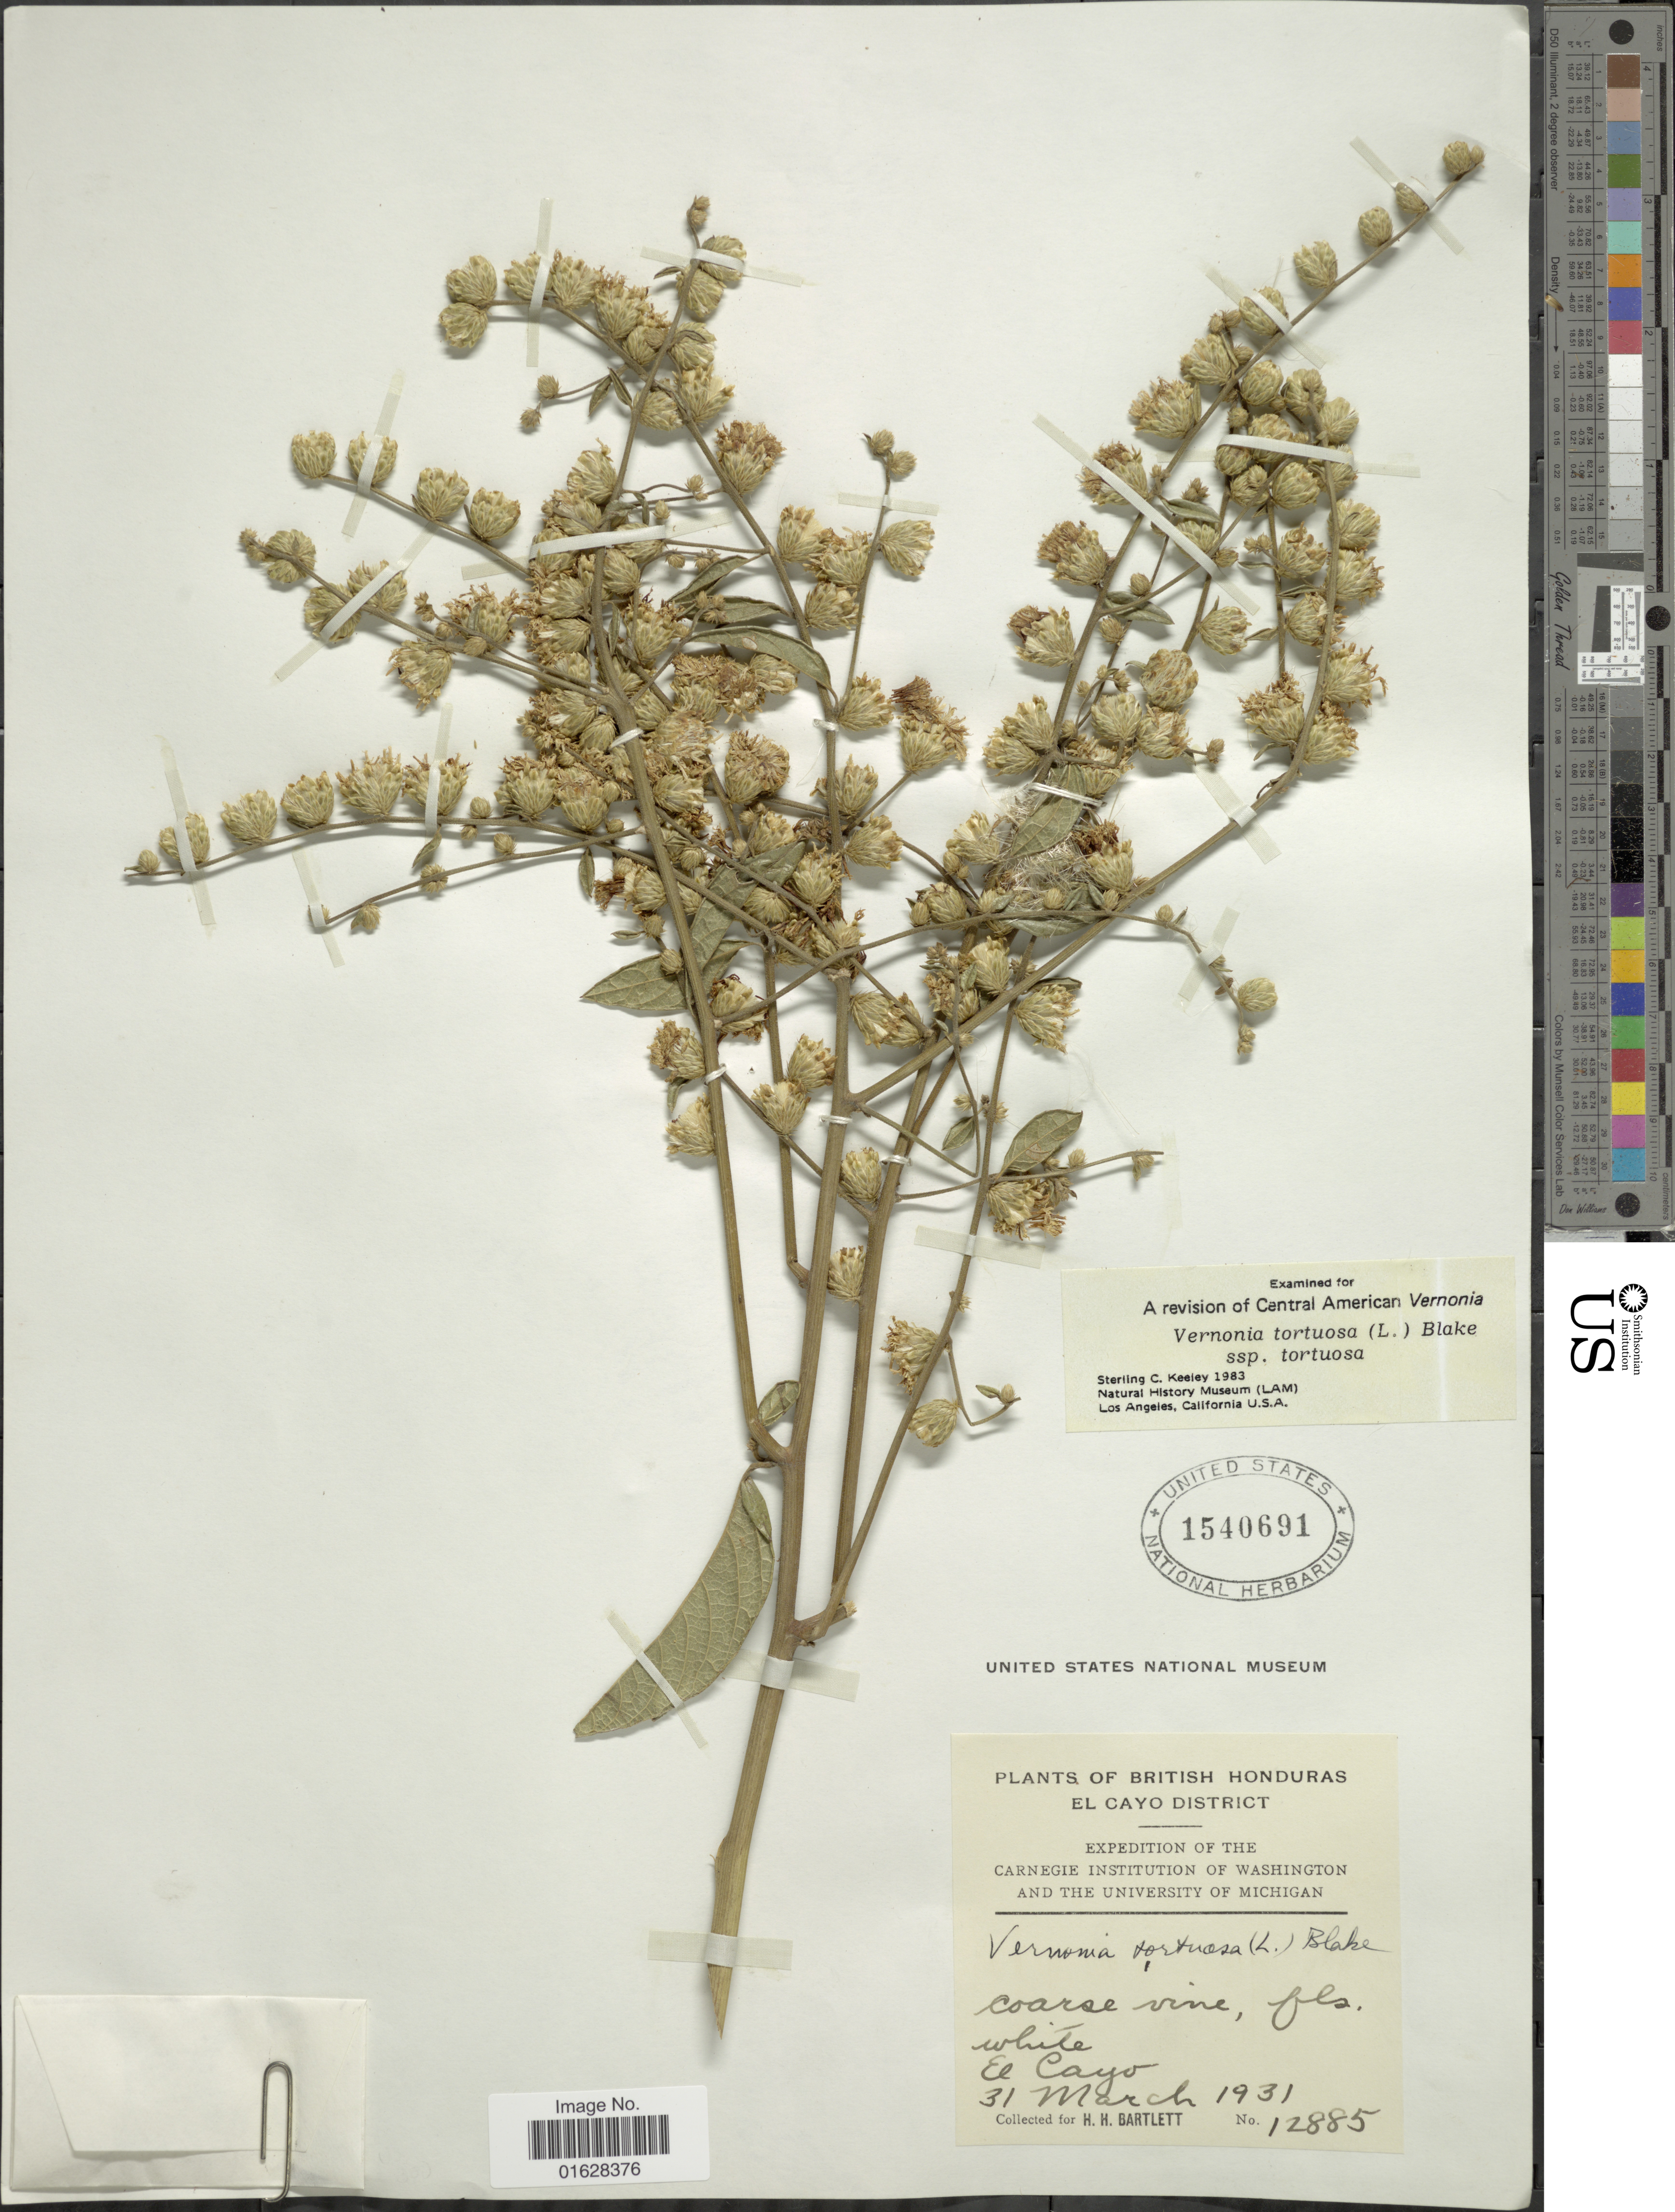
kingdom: Plantae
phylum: Tracheophyta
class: Magnoliopsida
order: Asterales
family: Asteraceae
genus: Lepidaploa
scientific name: Lepidaploa tortuosa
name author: (L.) H. Rob.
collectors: H. H. Bartlett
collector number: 12885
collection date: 1931-03-31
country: Belize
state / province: Cayo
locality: British Honduras, El Cayo District, El Cayo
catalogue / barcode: US 1540691